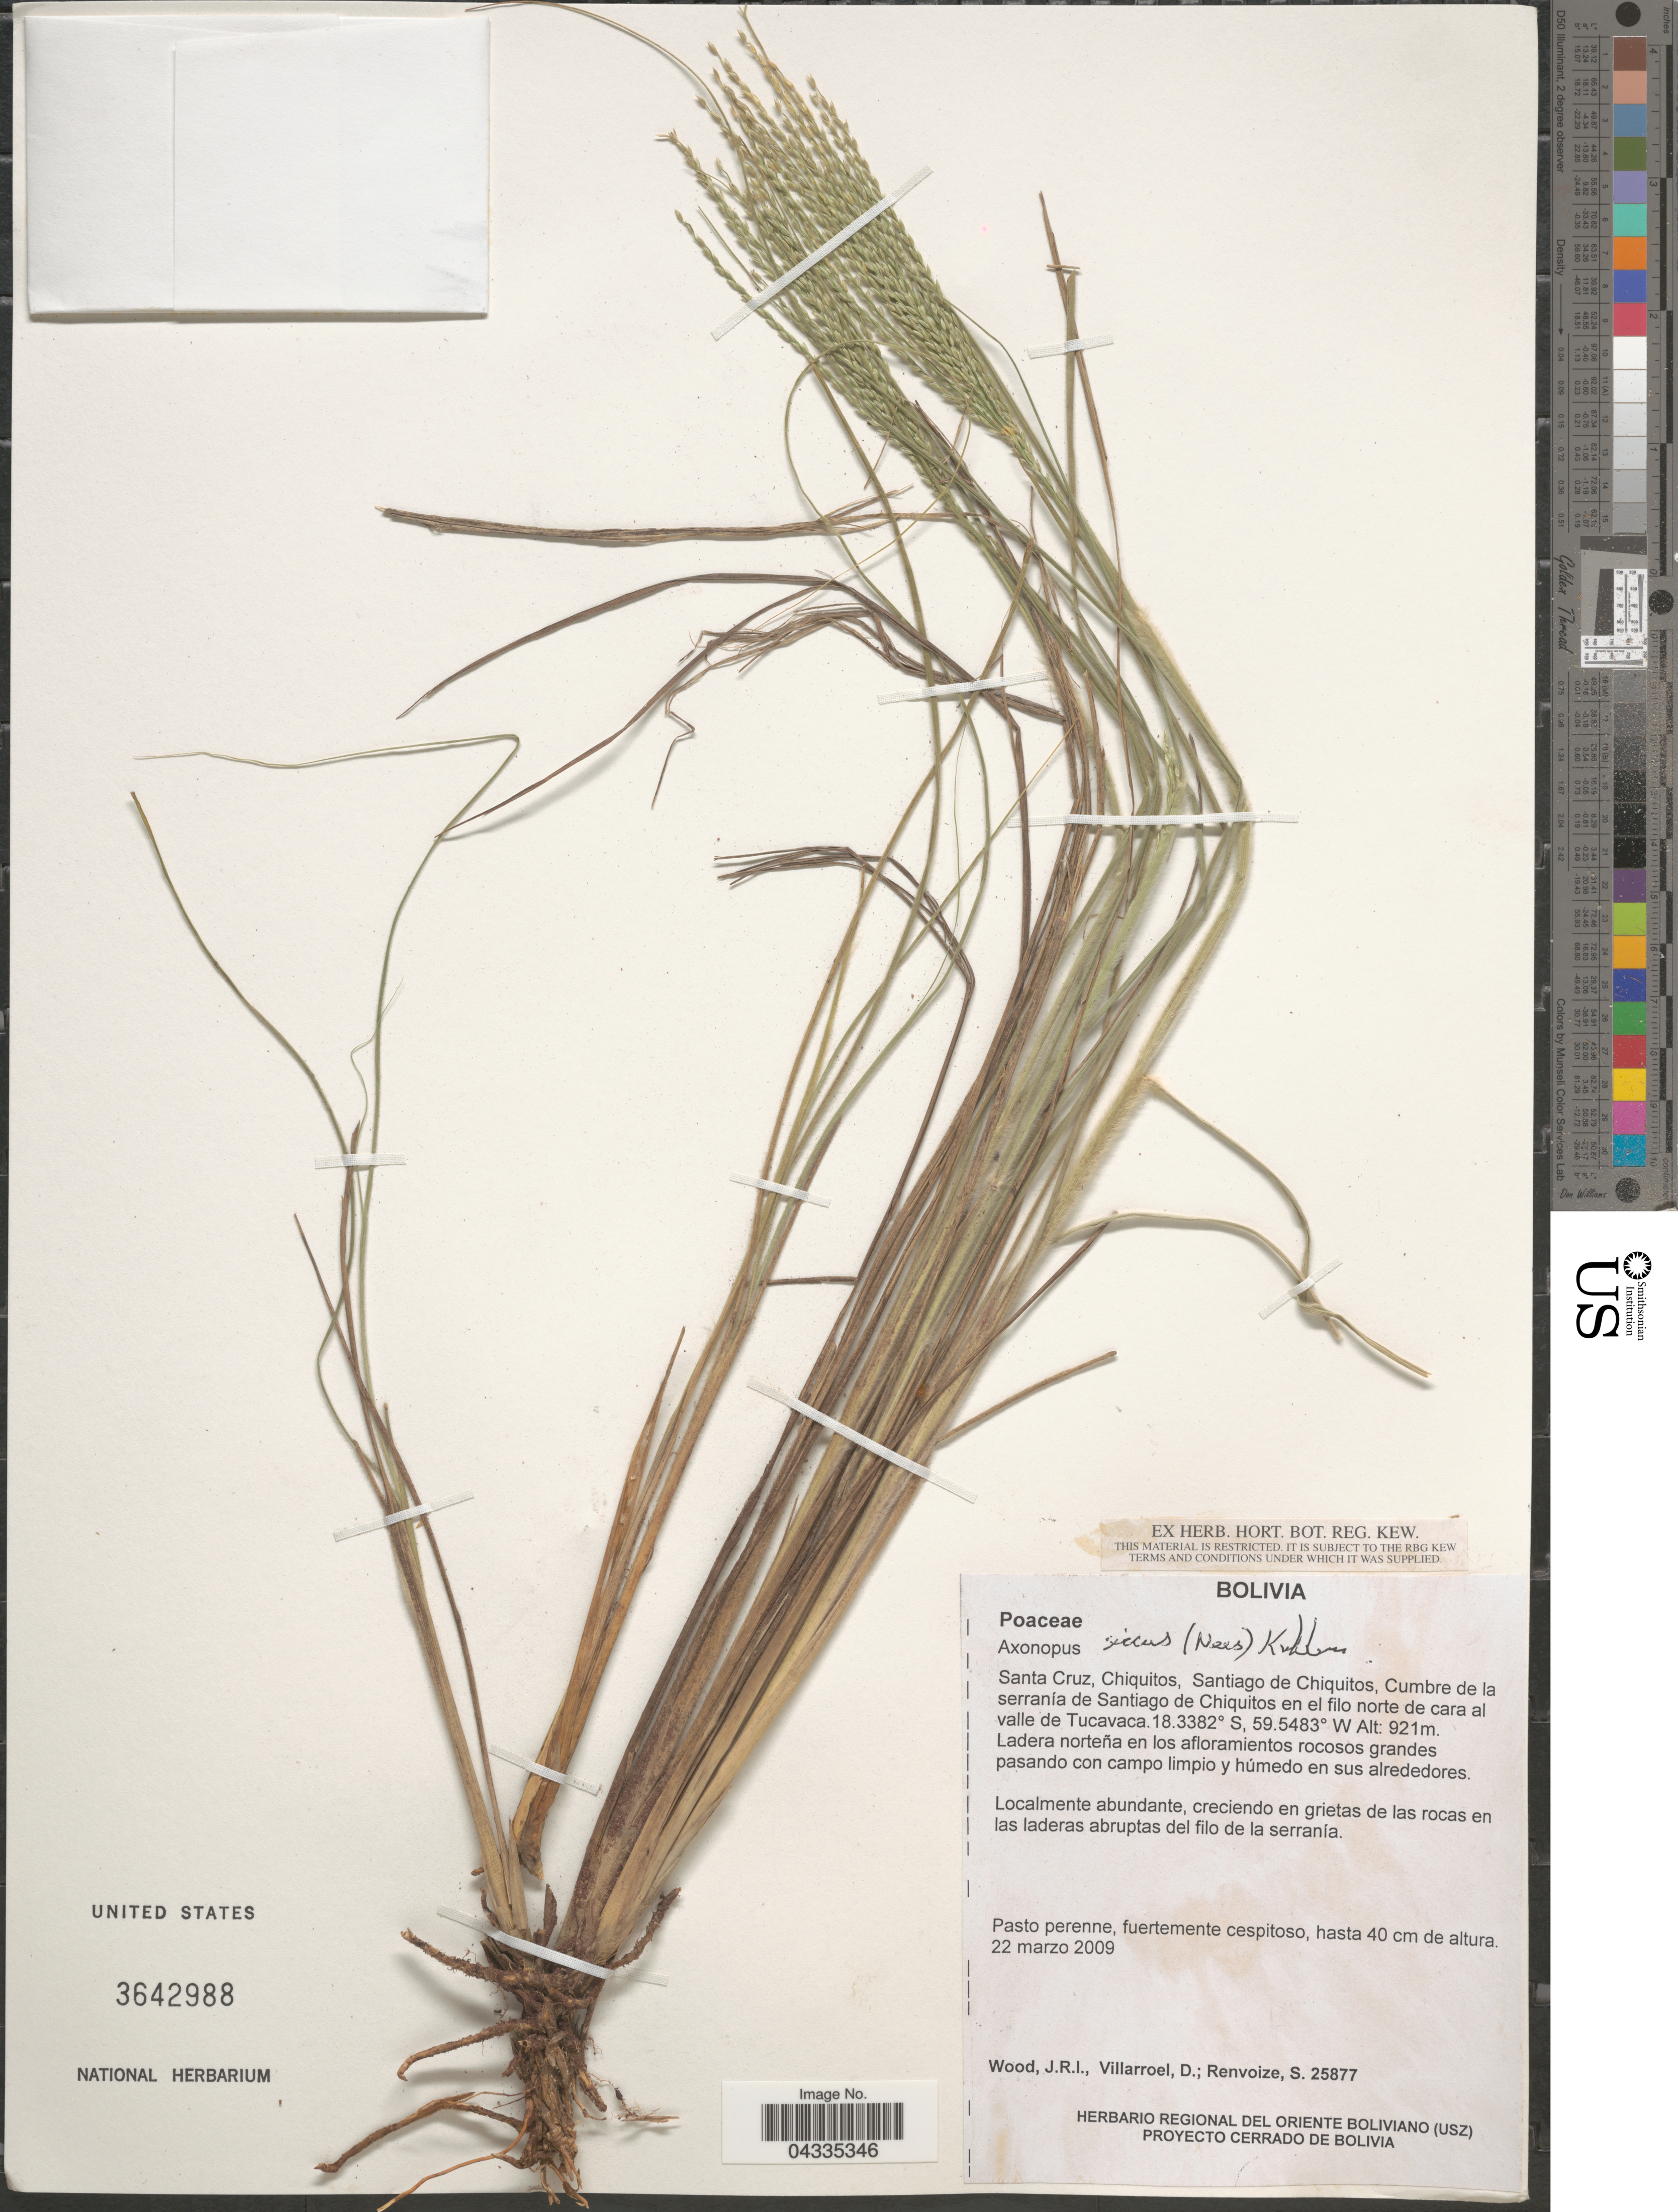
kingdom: Plantae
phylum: Tracheophyta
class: Liliopsida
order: Poales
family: Poaceae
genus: Axonopus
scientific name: Axonopus siccus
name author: (Nees) Kuhlm.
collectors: J. R. I. Wood, D. Villarroel & S. A. Renvoize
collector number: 25877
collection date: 2009-03-22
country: Bolivia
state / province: Santa Cruz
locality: Chiquitos, Santiago de Chiquitos, Cumbre de la serranía de Santiago de Chiquitos en el filo norte de cara al valle de Tucavaca.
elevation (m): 921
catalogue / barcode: US 3642988